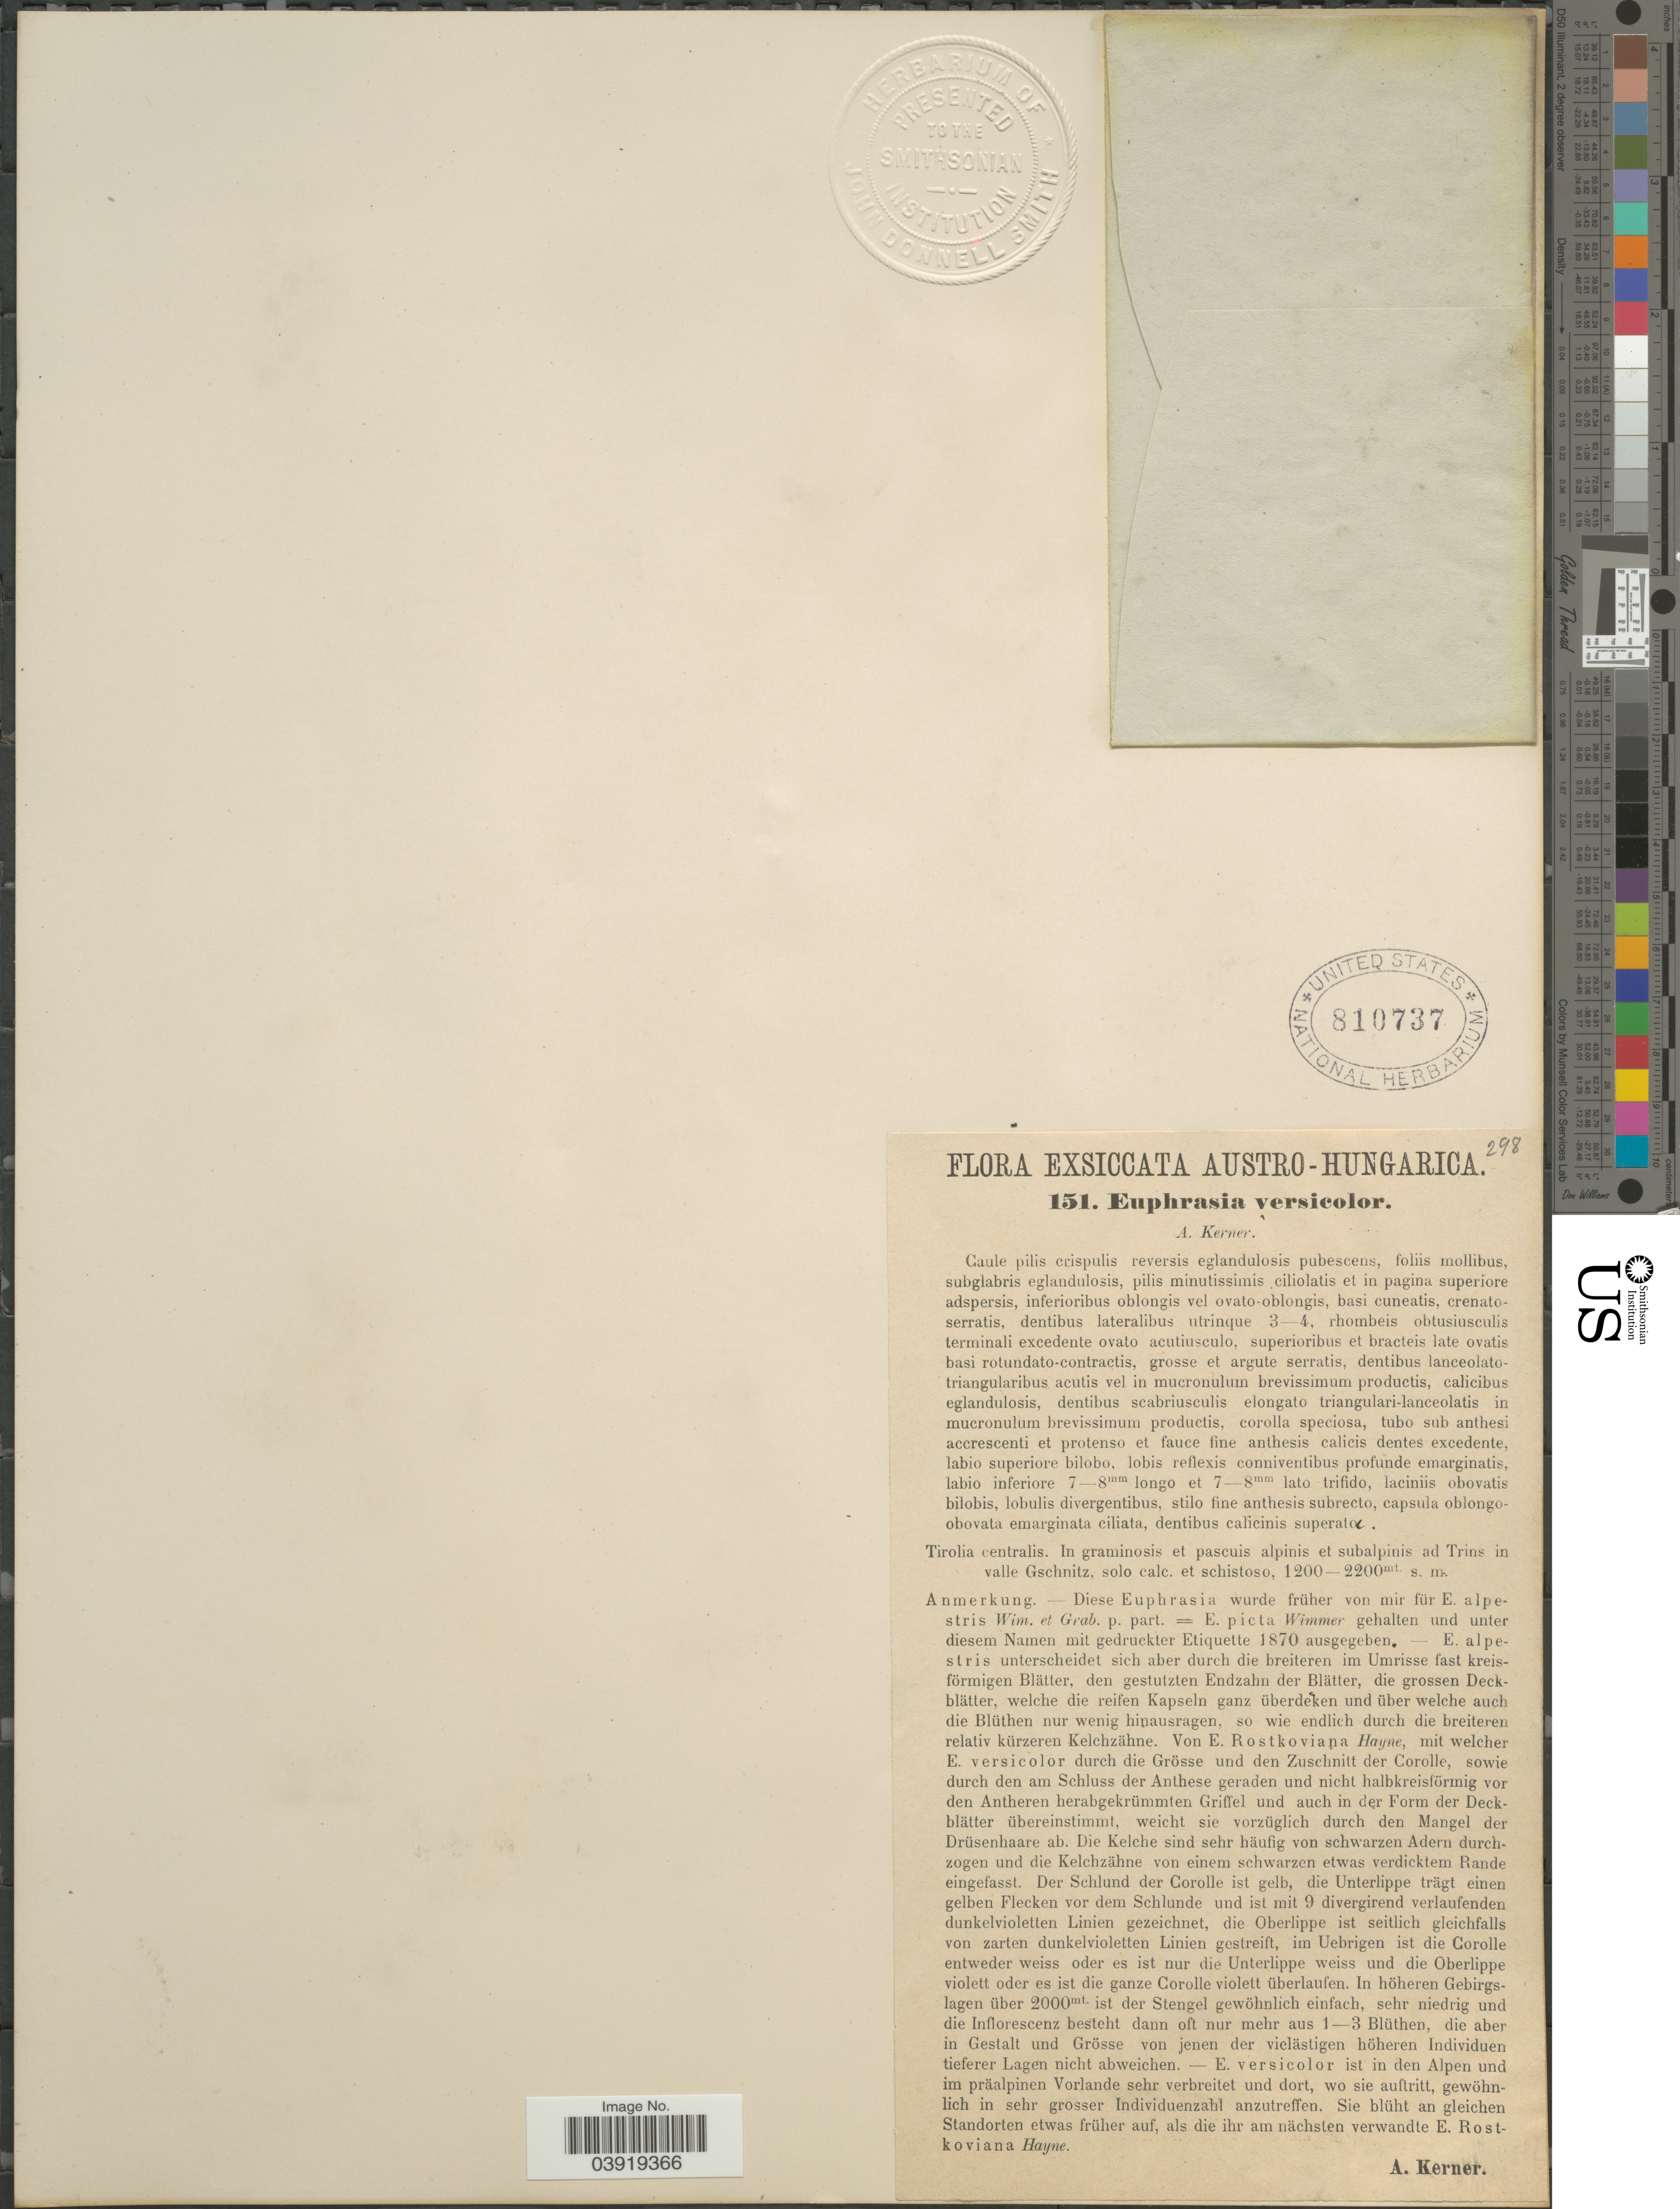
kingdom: Plantae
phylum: Tracheophyta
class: Magnoliopsida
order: Lamiales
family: Orobanchaceae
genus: Euphrasia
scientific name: Euphrasia versicolor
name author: A. Kern.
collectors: A. Kerner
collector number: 151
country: Austria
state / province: Tirol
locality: Austro-Hungarica. Tirolia centralis. In graminosis et pascuis alpinis et subalpinis ad Trins in valle Gschnitz, solo calc. et schistoso.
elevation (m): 1200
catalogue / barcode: US 810737